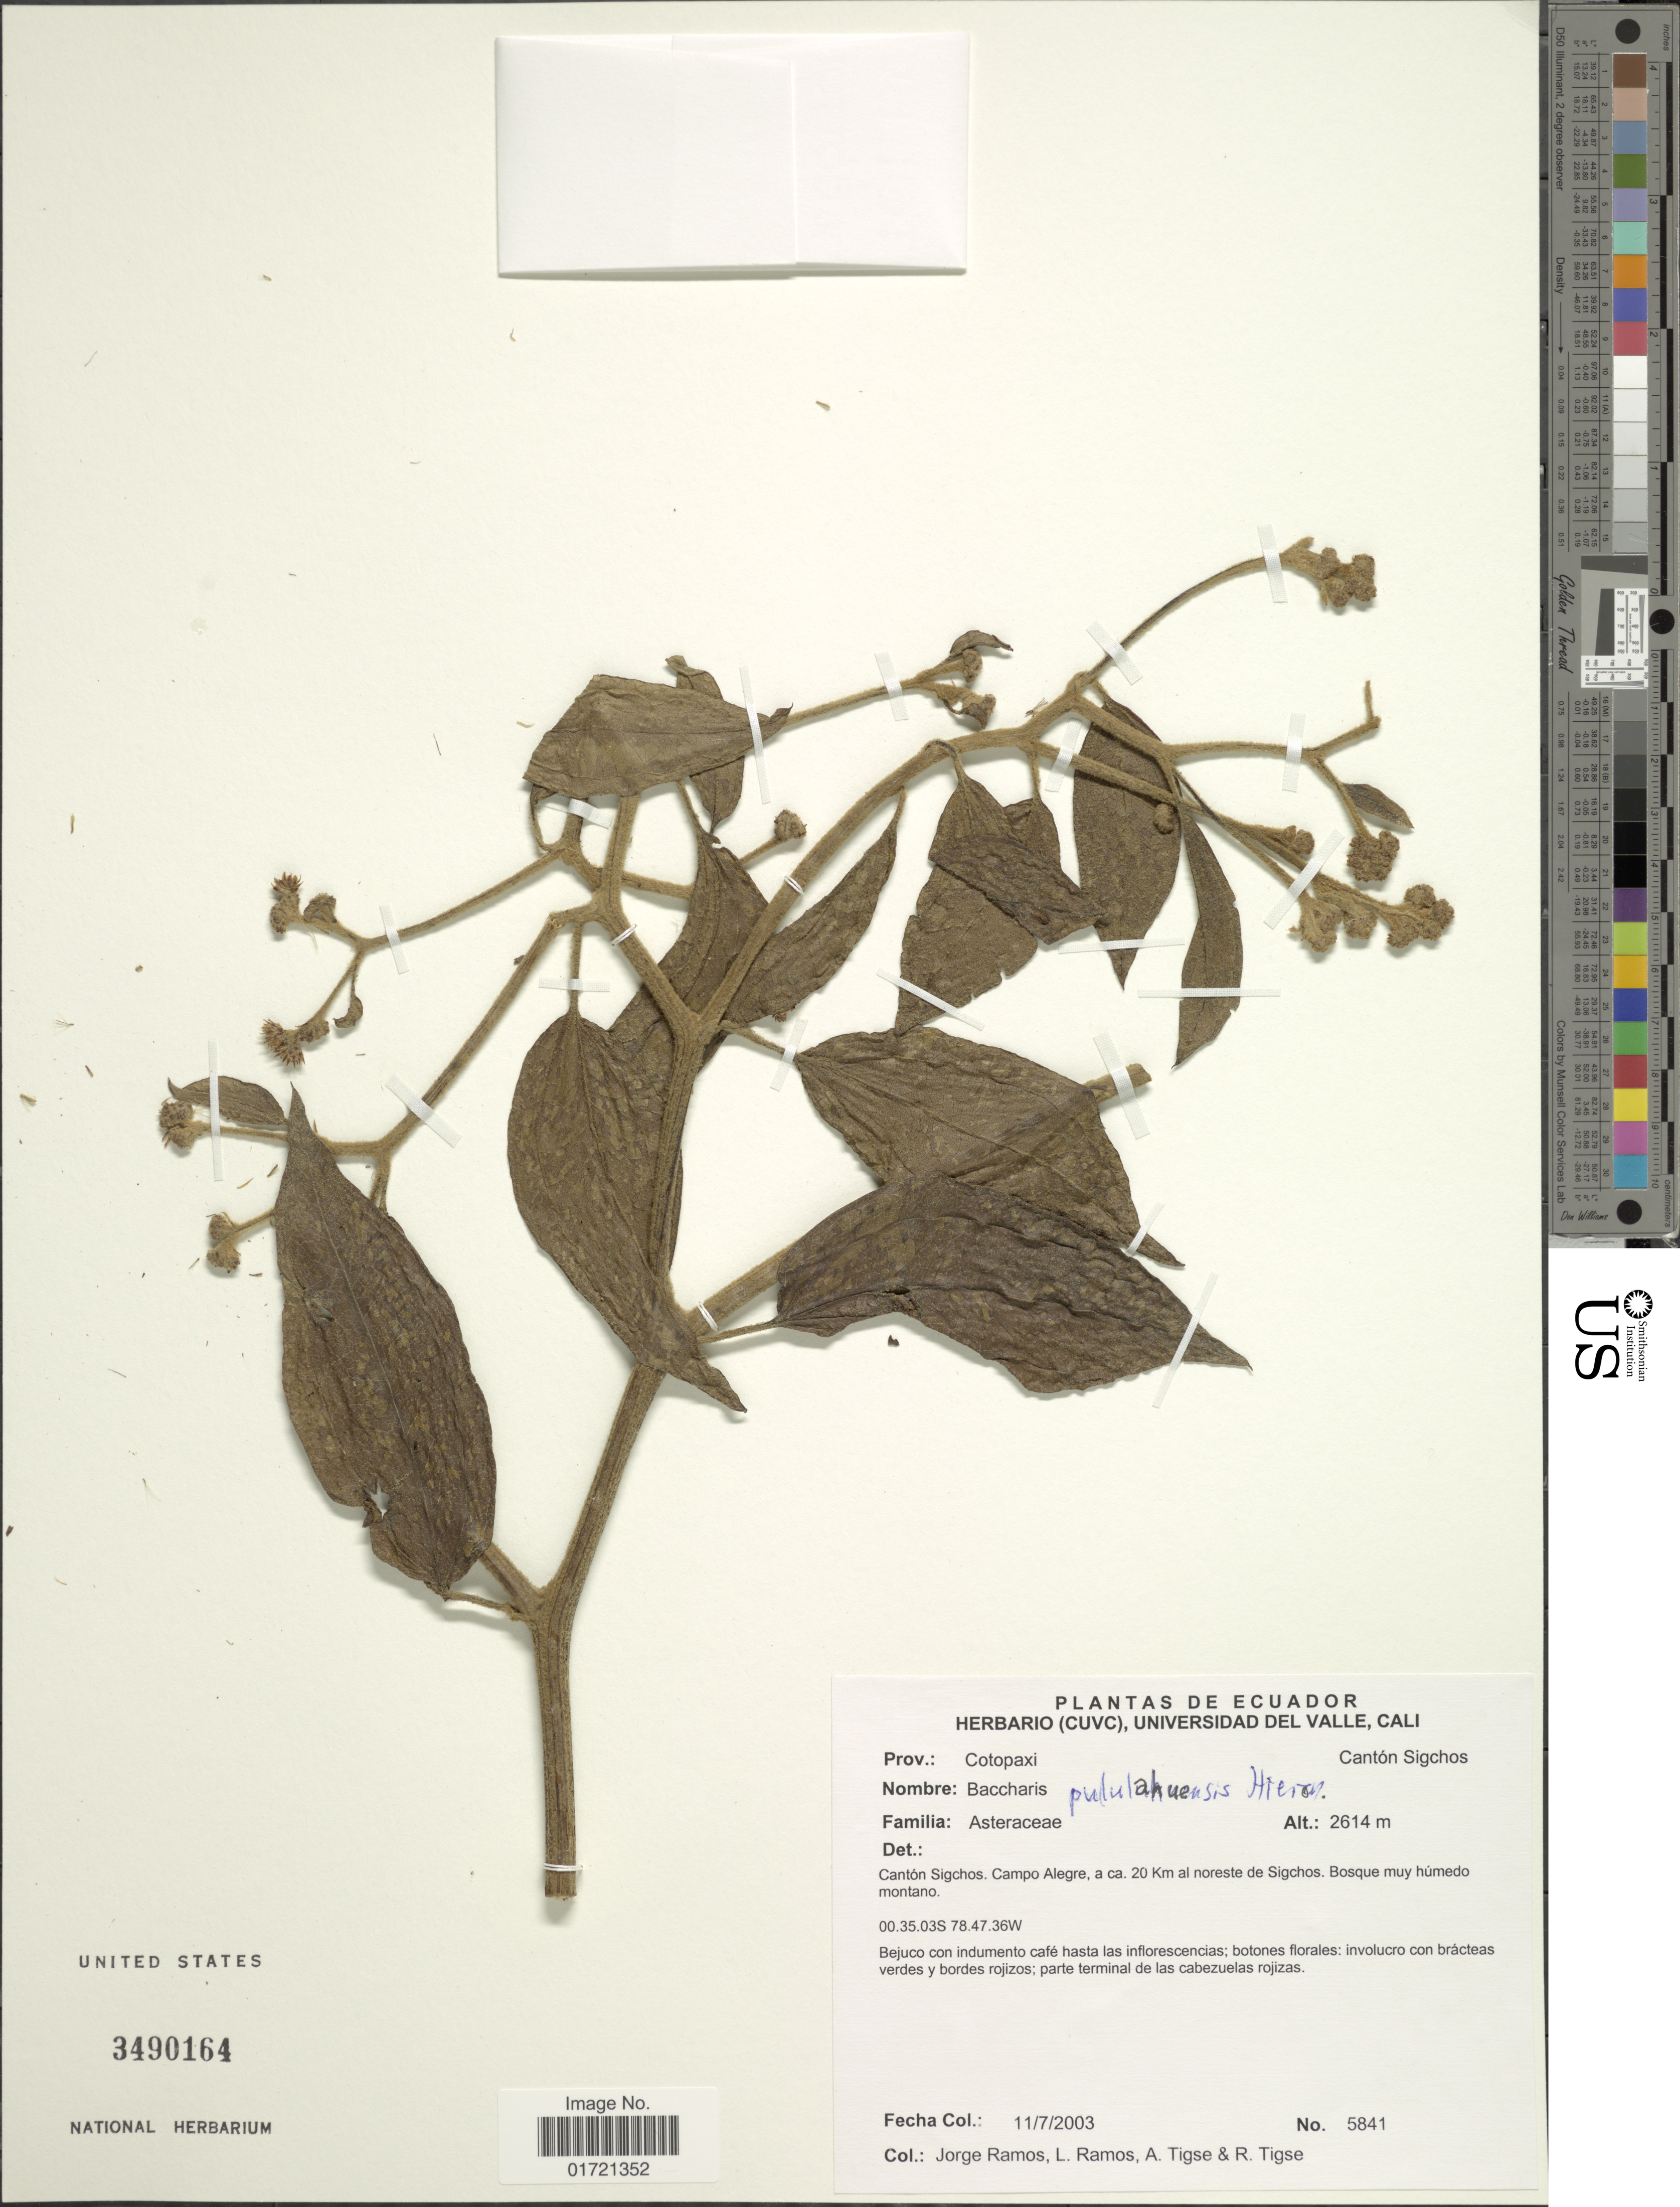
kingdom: Plantae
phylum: Tracheophyta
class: Magnoliopsida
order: Asterales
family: Asteraceae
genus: Baccharis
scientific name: Baccharis pululahuensis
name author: Hieron.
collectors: J. Ramos, L. Ramos, A. Tigse & R. Tigse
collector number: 5841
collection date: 2003-07-11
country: Ecuador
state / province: Cotopaxi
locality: Prov.: Cotopaxi. Cantón Sigchos. Cantón Sigchos. Campo Alegre, a ca. 20 Km al noreste de Sigchos. Bosque muy húmedo montano.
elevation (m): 2614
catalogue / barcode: US 3490164